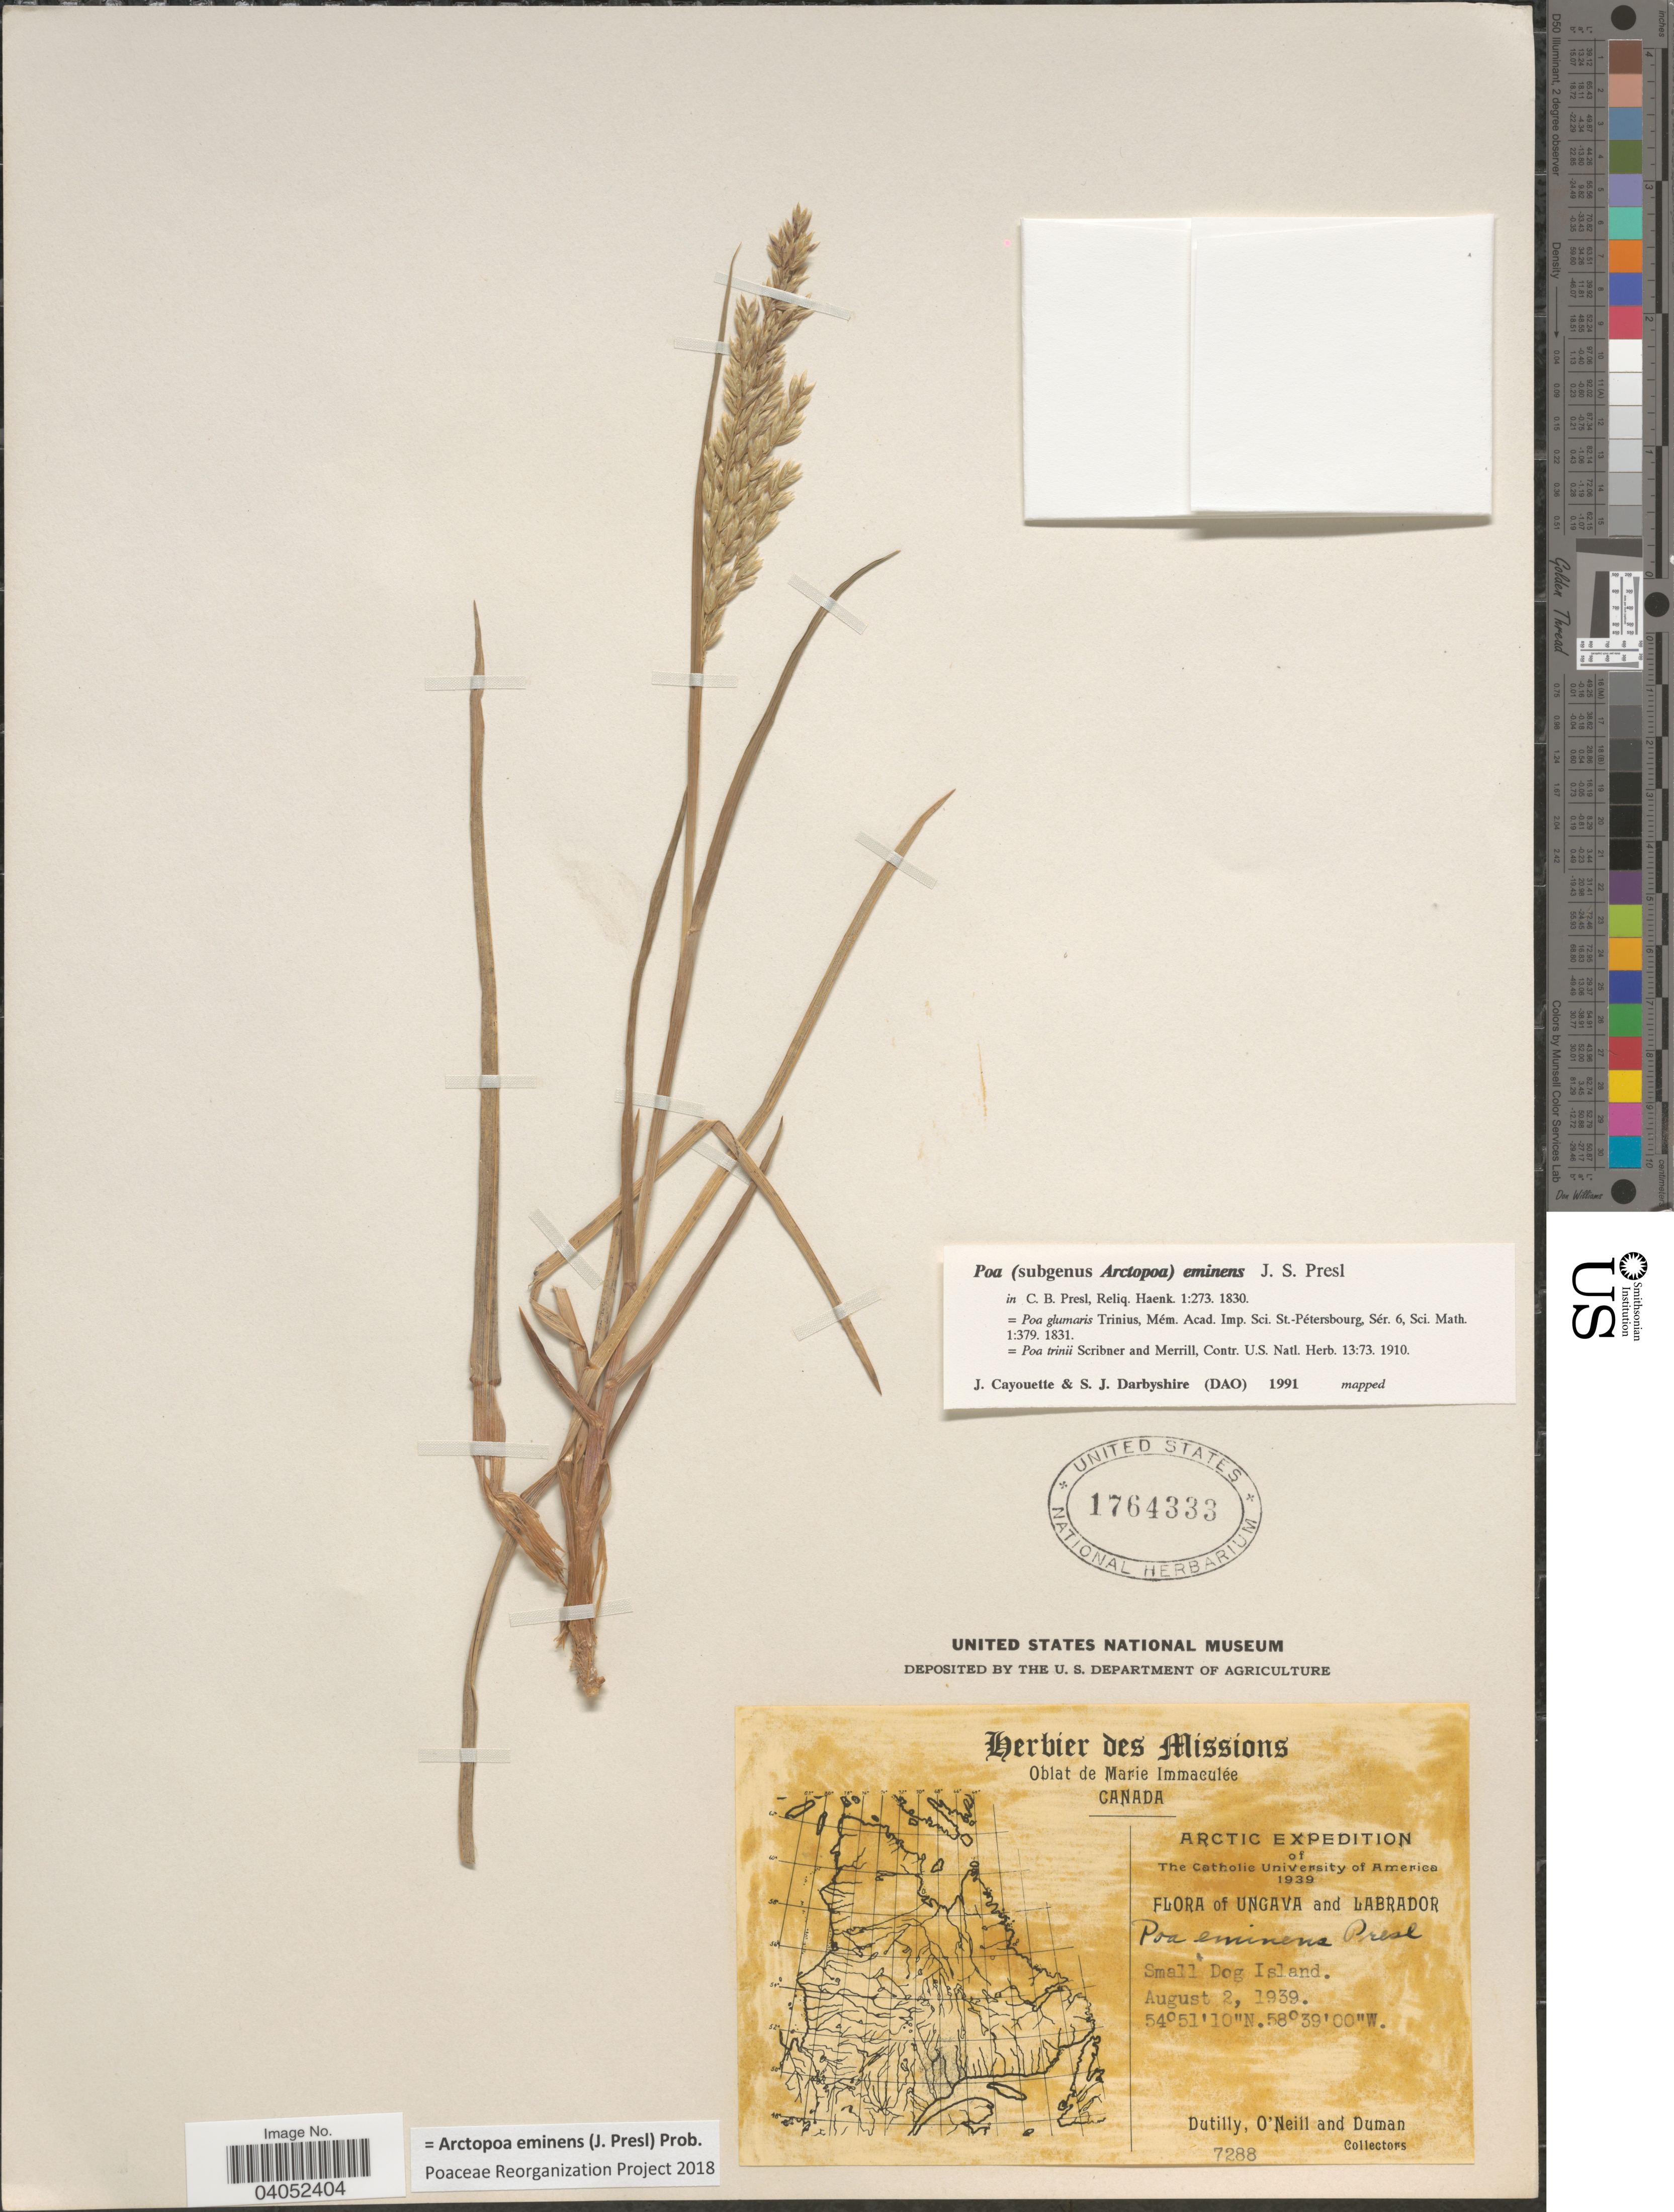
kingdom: Plantae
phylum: Tracheophyta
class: Liliopsida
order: Poales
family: Poaceae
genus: Arctopoa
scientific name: Arctopoa eminens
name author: (J. Presl) Prob.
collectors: -. Dutilly, O' Neill & -. Duman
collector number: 7288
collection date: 1939-08-02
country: Canada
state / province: Newfoundland and Labrador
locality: Ungava and Labrador. Small Dog Island.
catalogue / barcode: US 1764333